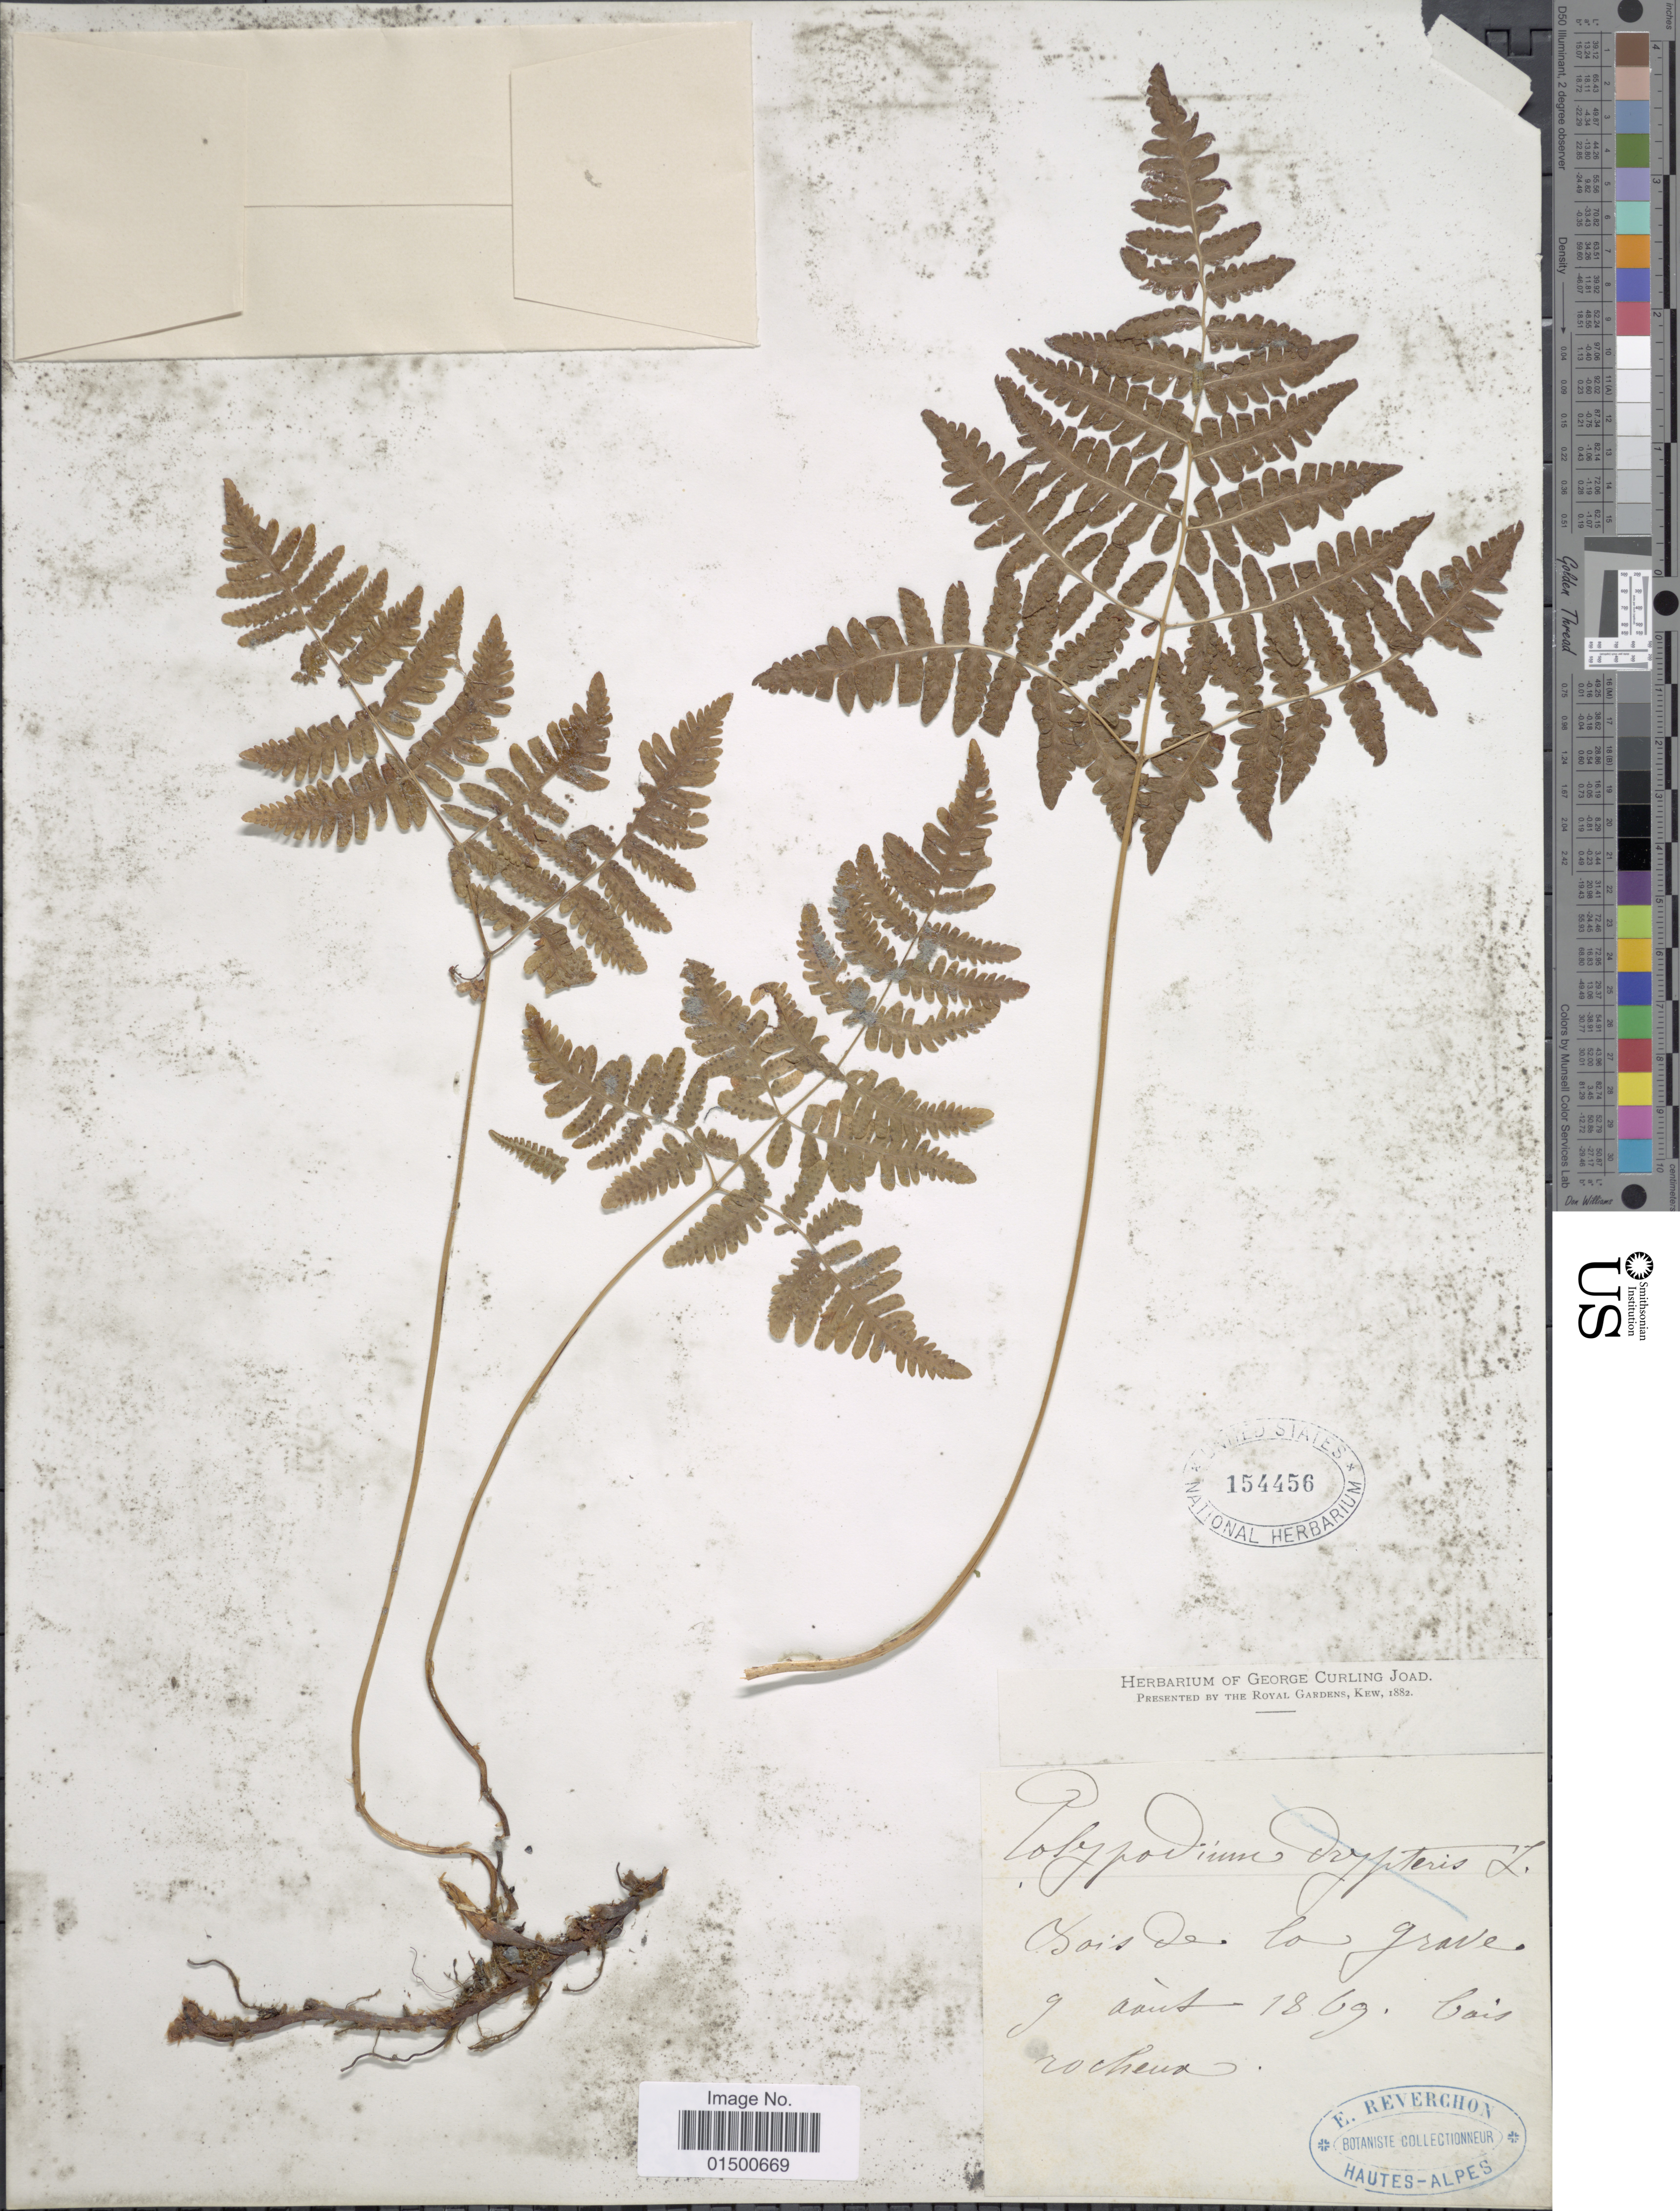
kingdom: Plantae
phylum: Tracheophyta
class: Polypodiopsida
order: Polypodiales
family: Cystopteridaceae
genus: Gymnocarpium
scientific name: Gymnocarpium disjunctum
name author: (Rupr.) Ching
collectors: E. Reverchon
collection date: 1869-08-09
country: France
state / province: Provence-Alpes-Côte d'Azur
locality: Bois de La Grave, bois rocheux [woods of La Grave, rocky woods]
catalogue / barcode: US 154456